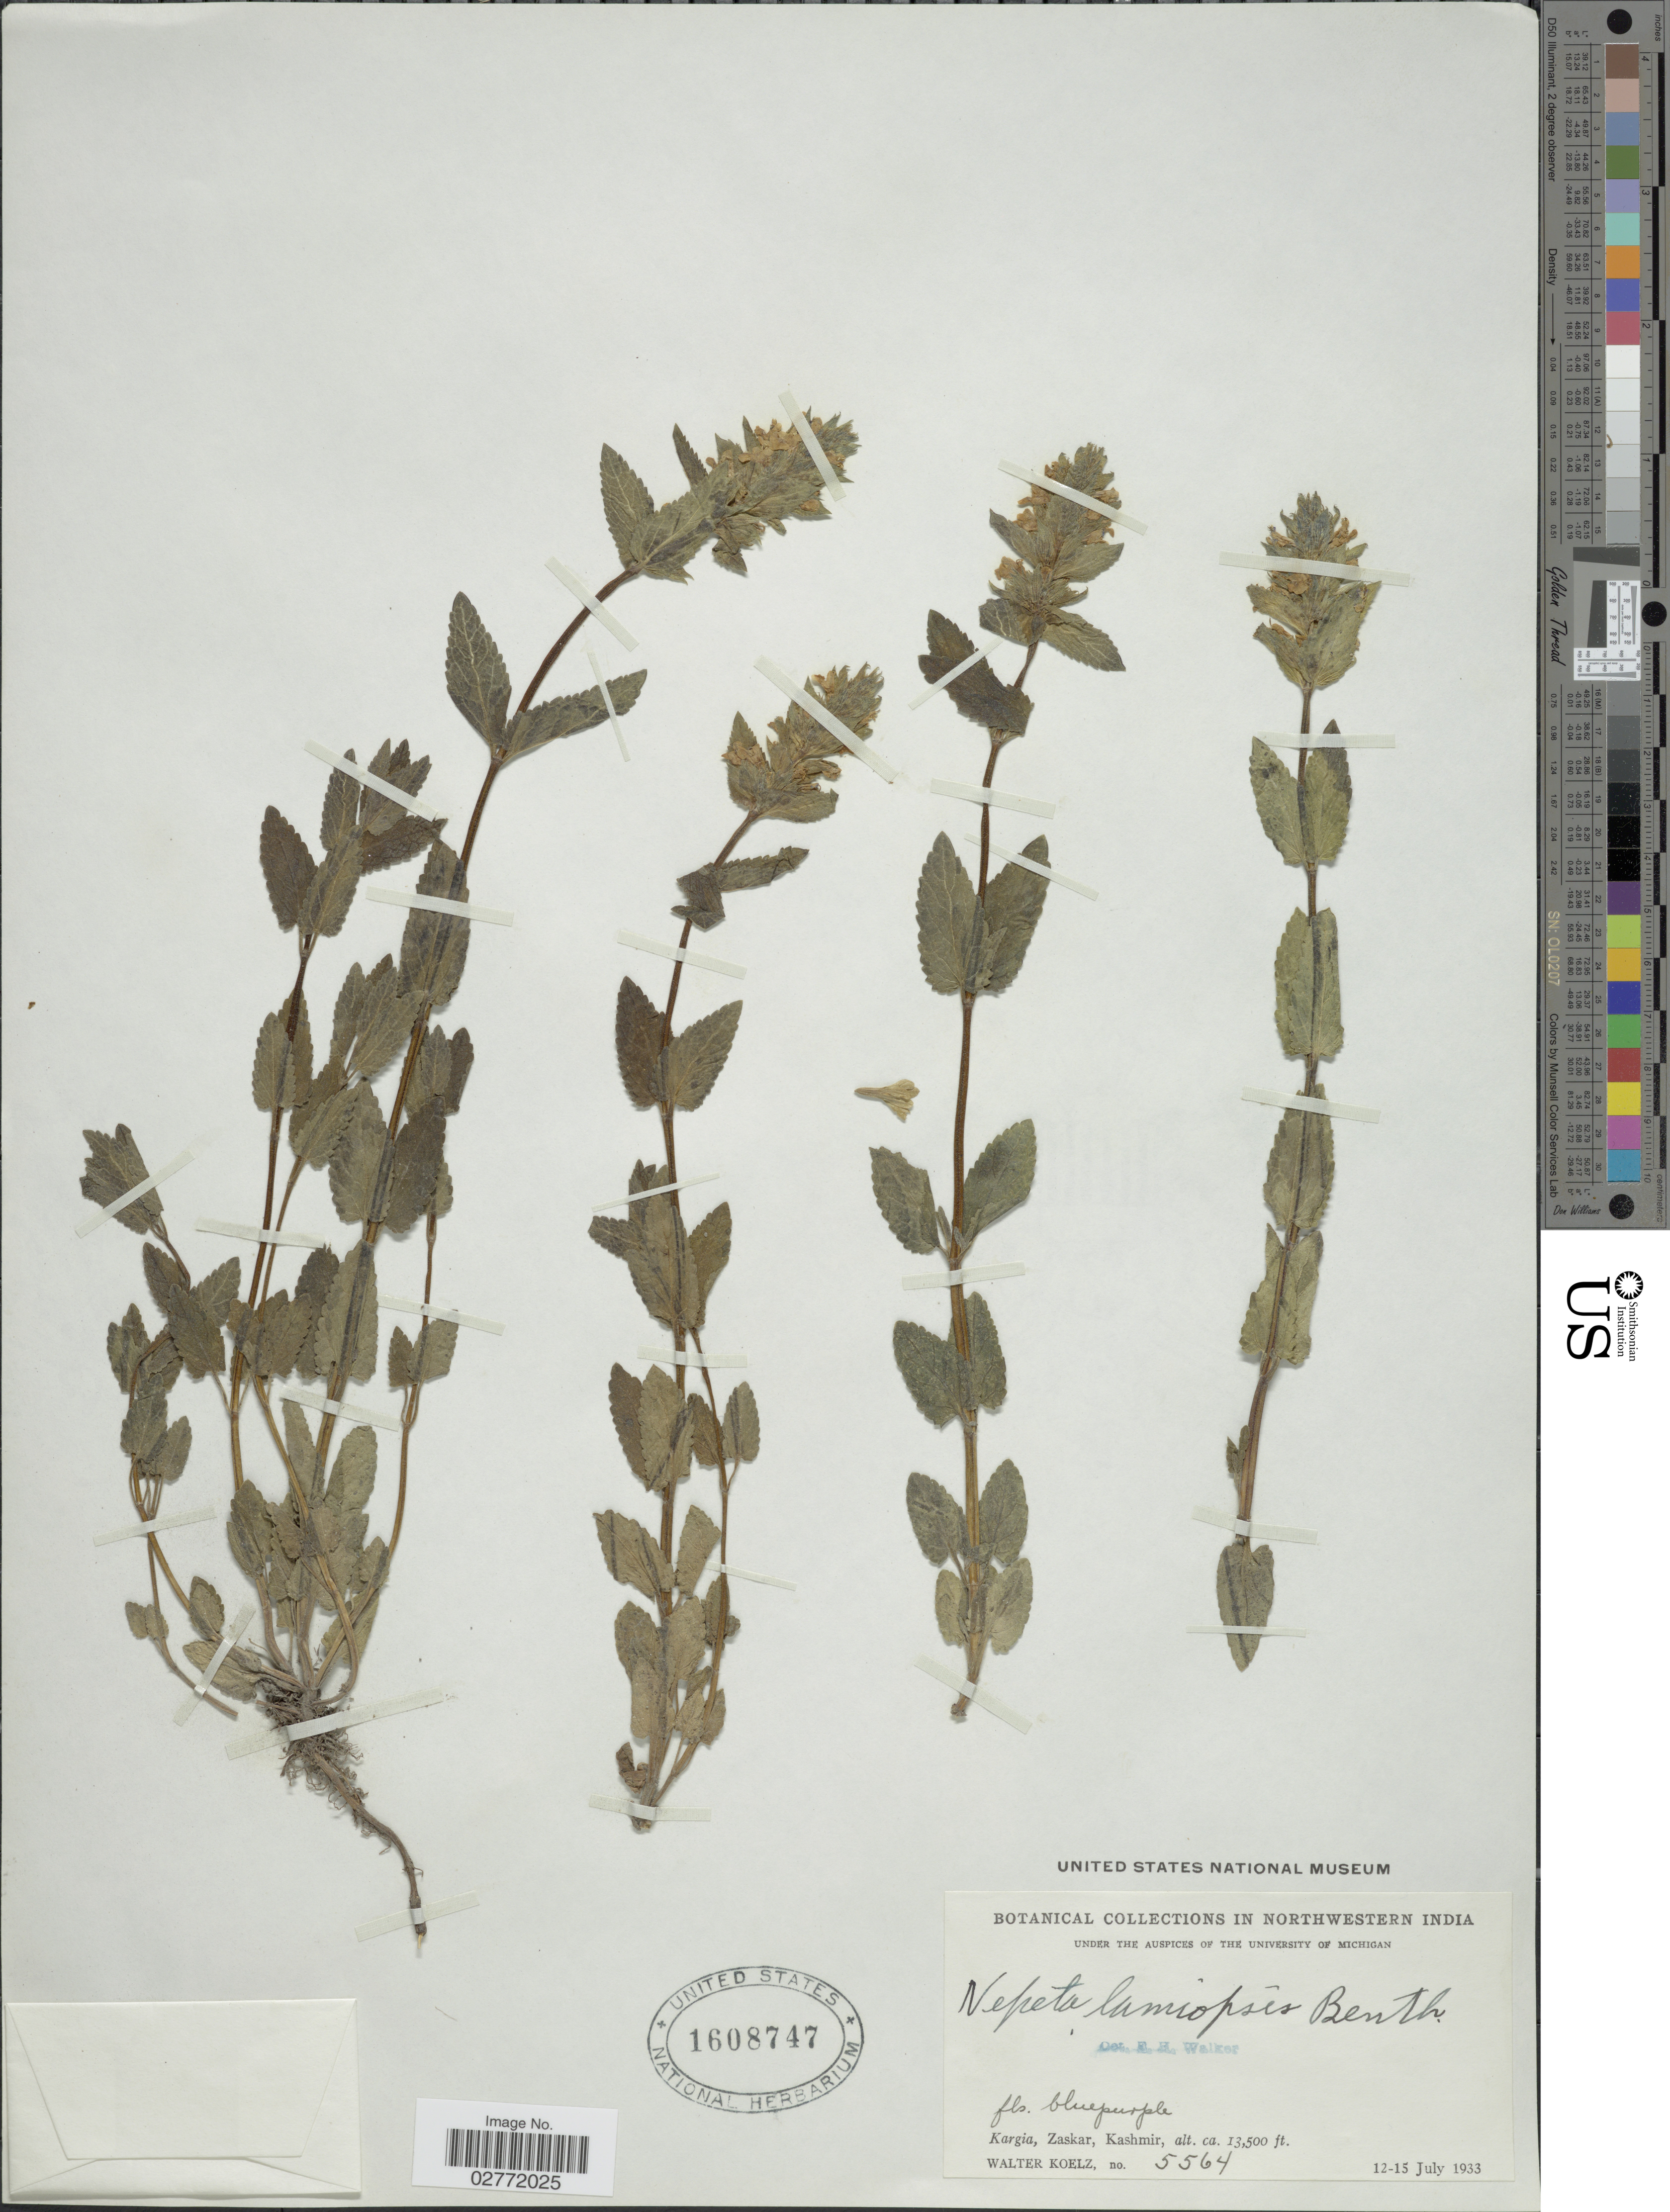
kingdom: Plantae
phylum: Tracheophyta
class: Magnoliopsida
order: Lamiales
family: Lamiaceae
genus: Nepeta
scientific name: Nepeta lamiopsis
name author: Benth. ex Hook. f.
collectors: W. N. Koelz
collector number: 5564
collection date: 1933-07-12/1933-07-15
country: India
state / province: Jammu and Kashmir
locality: Northwestern India, Kargia, Zas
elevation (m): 4115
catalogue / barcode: US 1608747